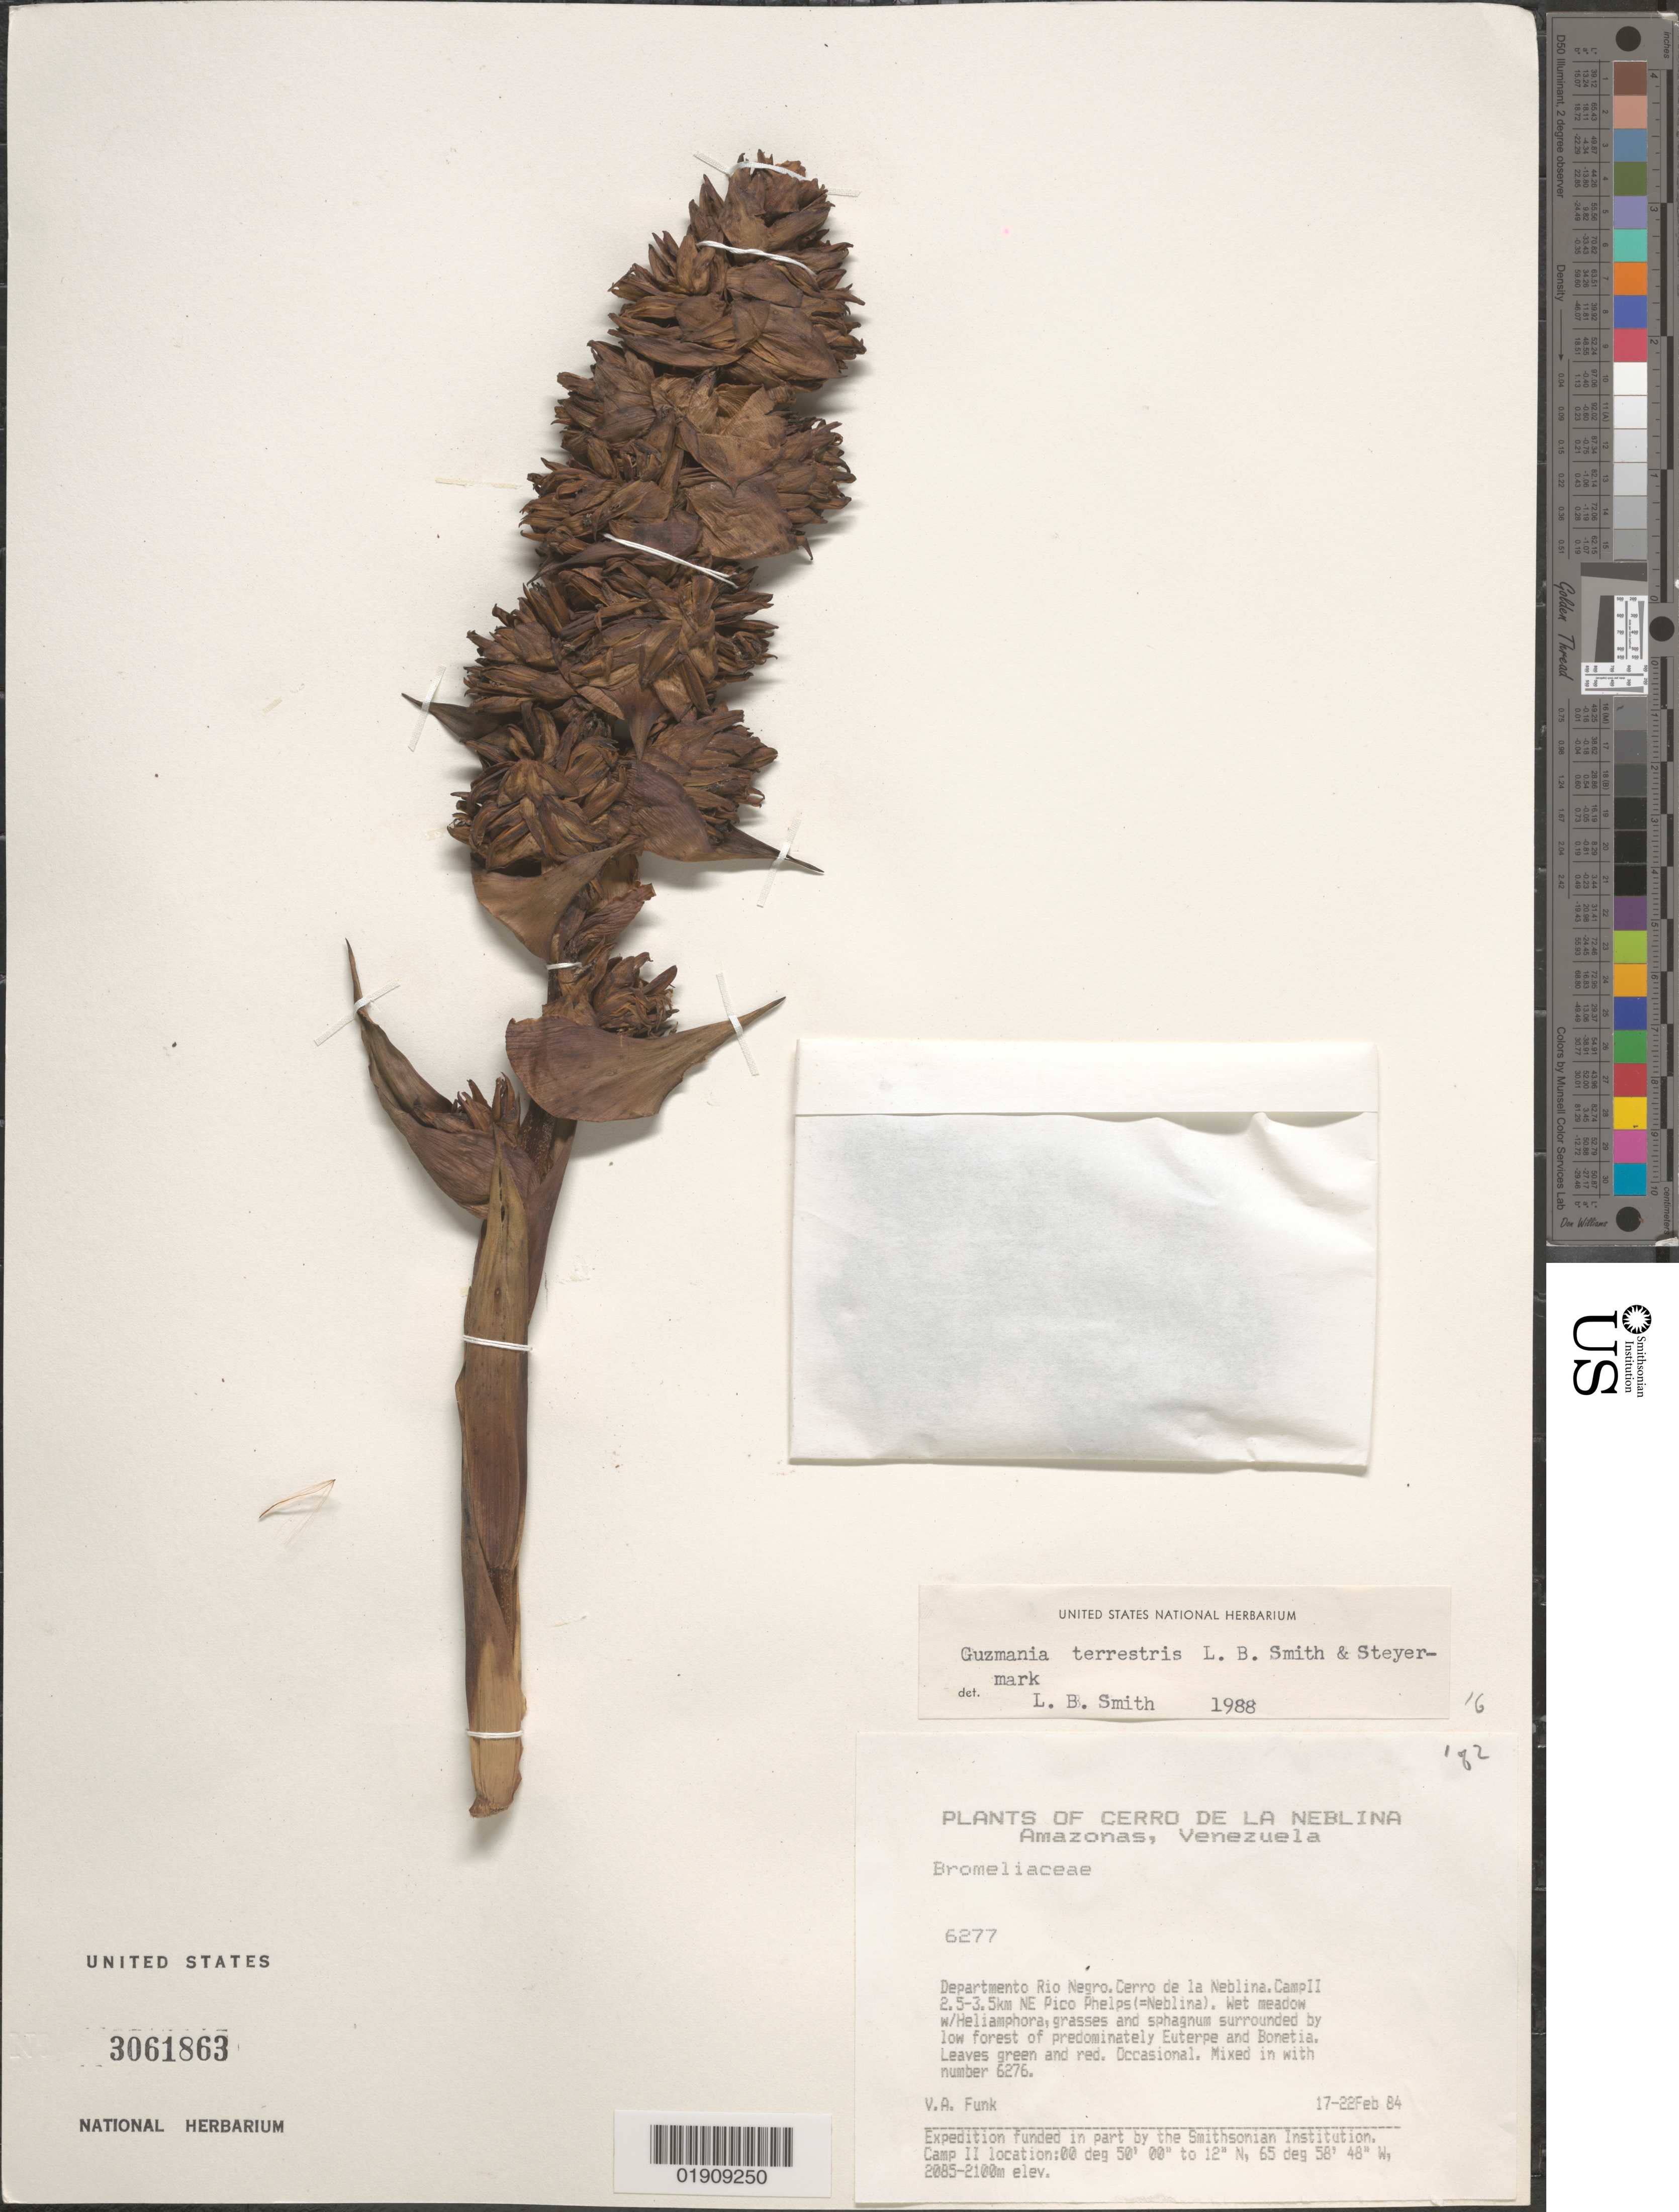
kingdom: Plantae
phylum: Tracheophyta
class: Liliopsida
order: Poales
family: Bromeliaceae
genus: Guzmania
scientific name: Guzmania terrestris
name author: L.B. Sm. & Steyerm.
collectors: V. Funk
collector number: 6277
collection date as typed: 17 Feb 1984 to 22 Feb 1984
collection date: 1984-02-17/1984-02-22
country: Venezuela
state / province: Amazonas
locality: Cerro de La Neblina, Camp II, 2.5-3.5 km NE Pico Phelps.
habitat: In low forest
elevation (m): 2085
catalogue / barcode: US 3061863